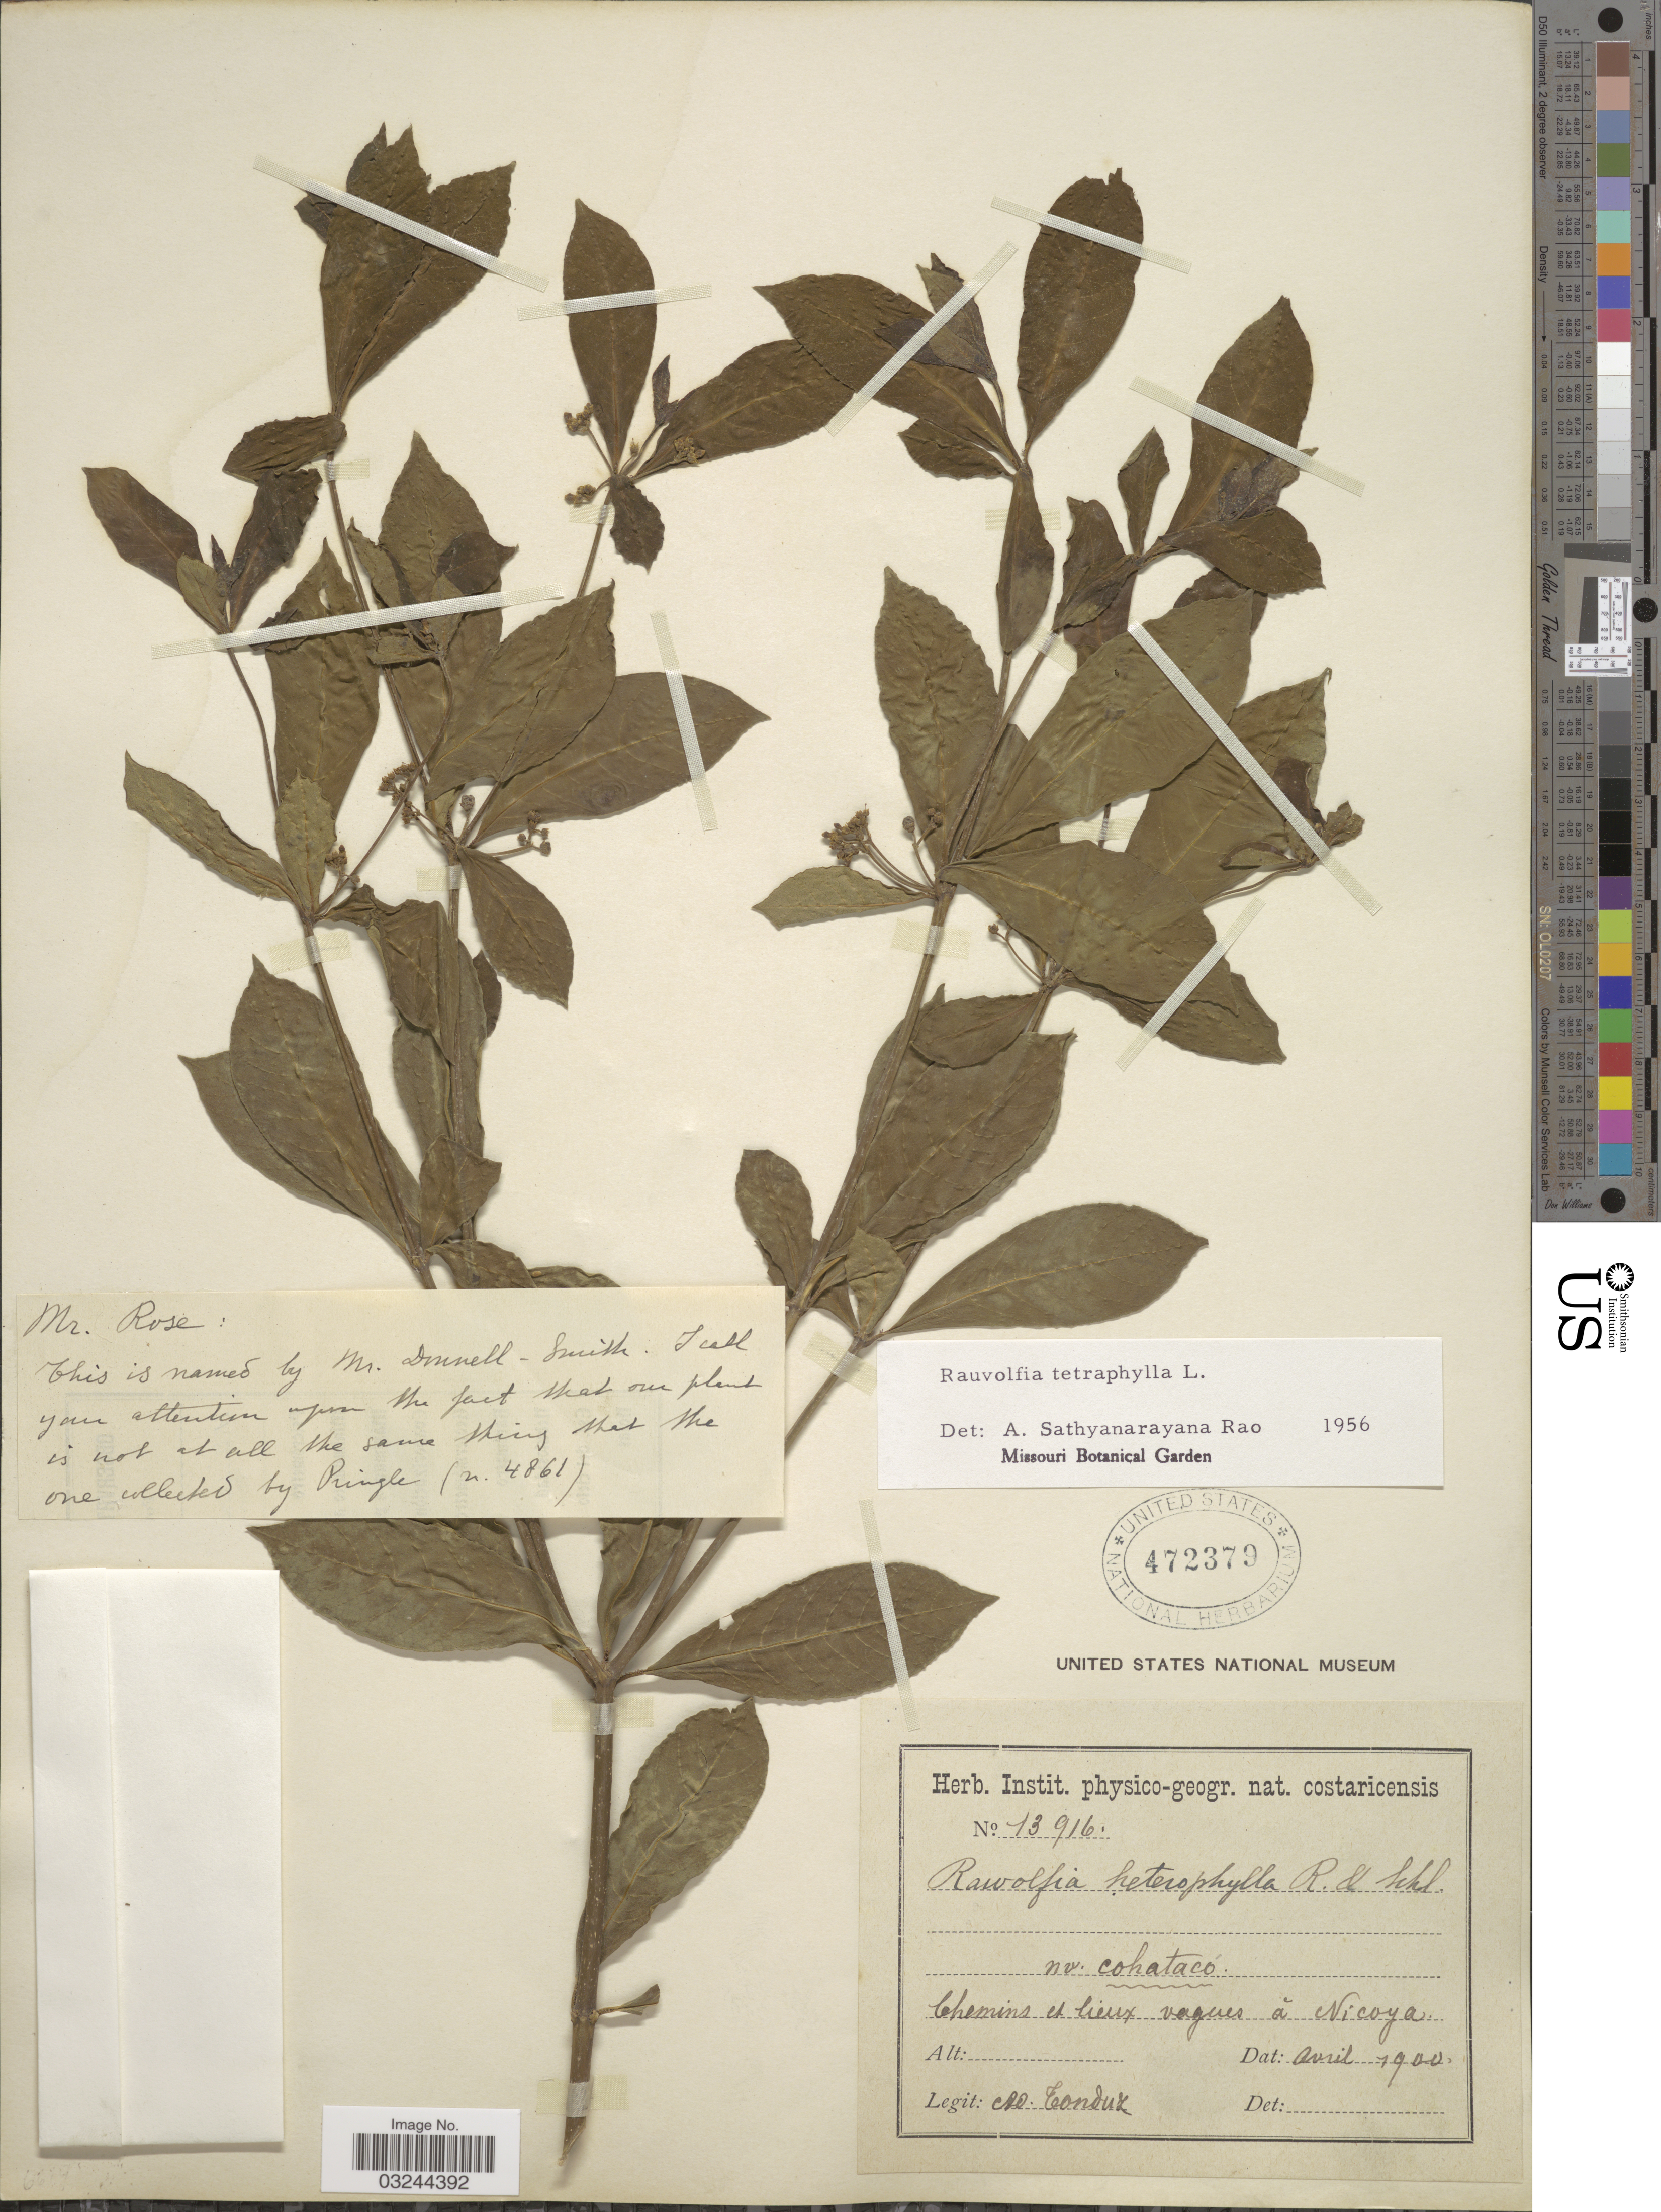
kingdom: Plantae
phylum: Tracheophyta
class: Magnoliopsida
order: Gentianales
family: Apocynaceae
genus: Rauvolfia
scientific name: Rauvolfia tetraphylla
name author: L.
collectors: A. Tonduz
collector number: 13916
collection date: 1900-04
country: Costa Rica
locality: Chemins et lieux vagues á Nicoya.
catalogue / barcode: US 472379